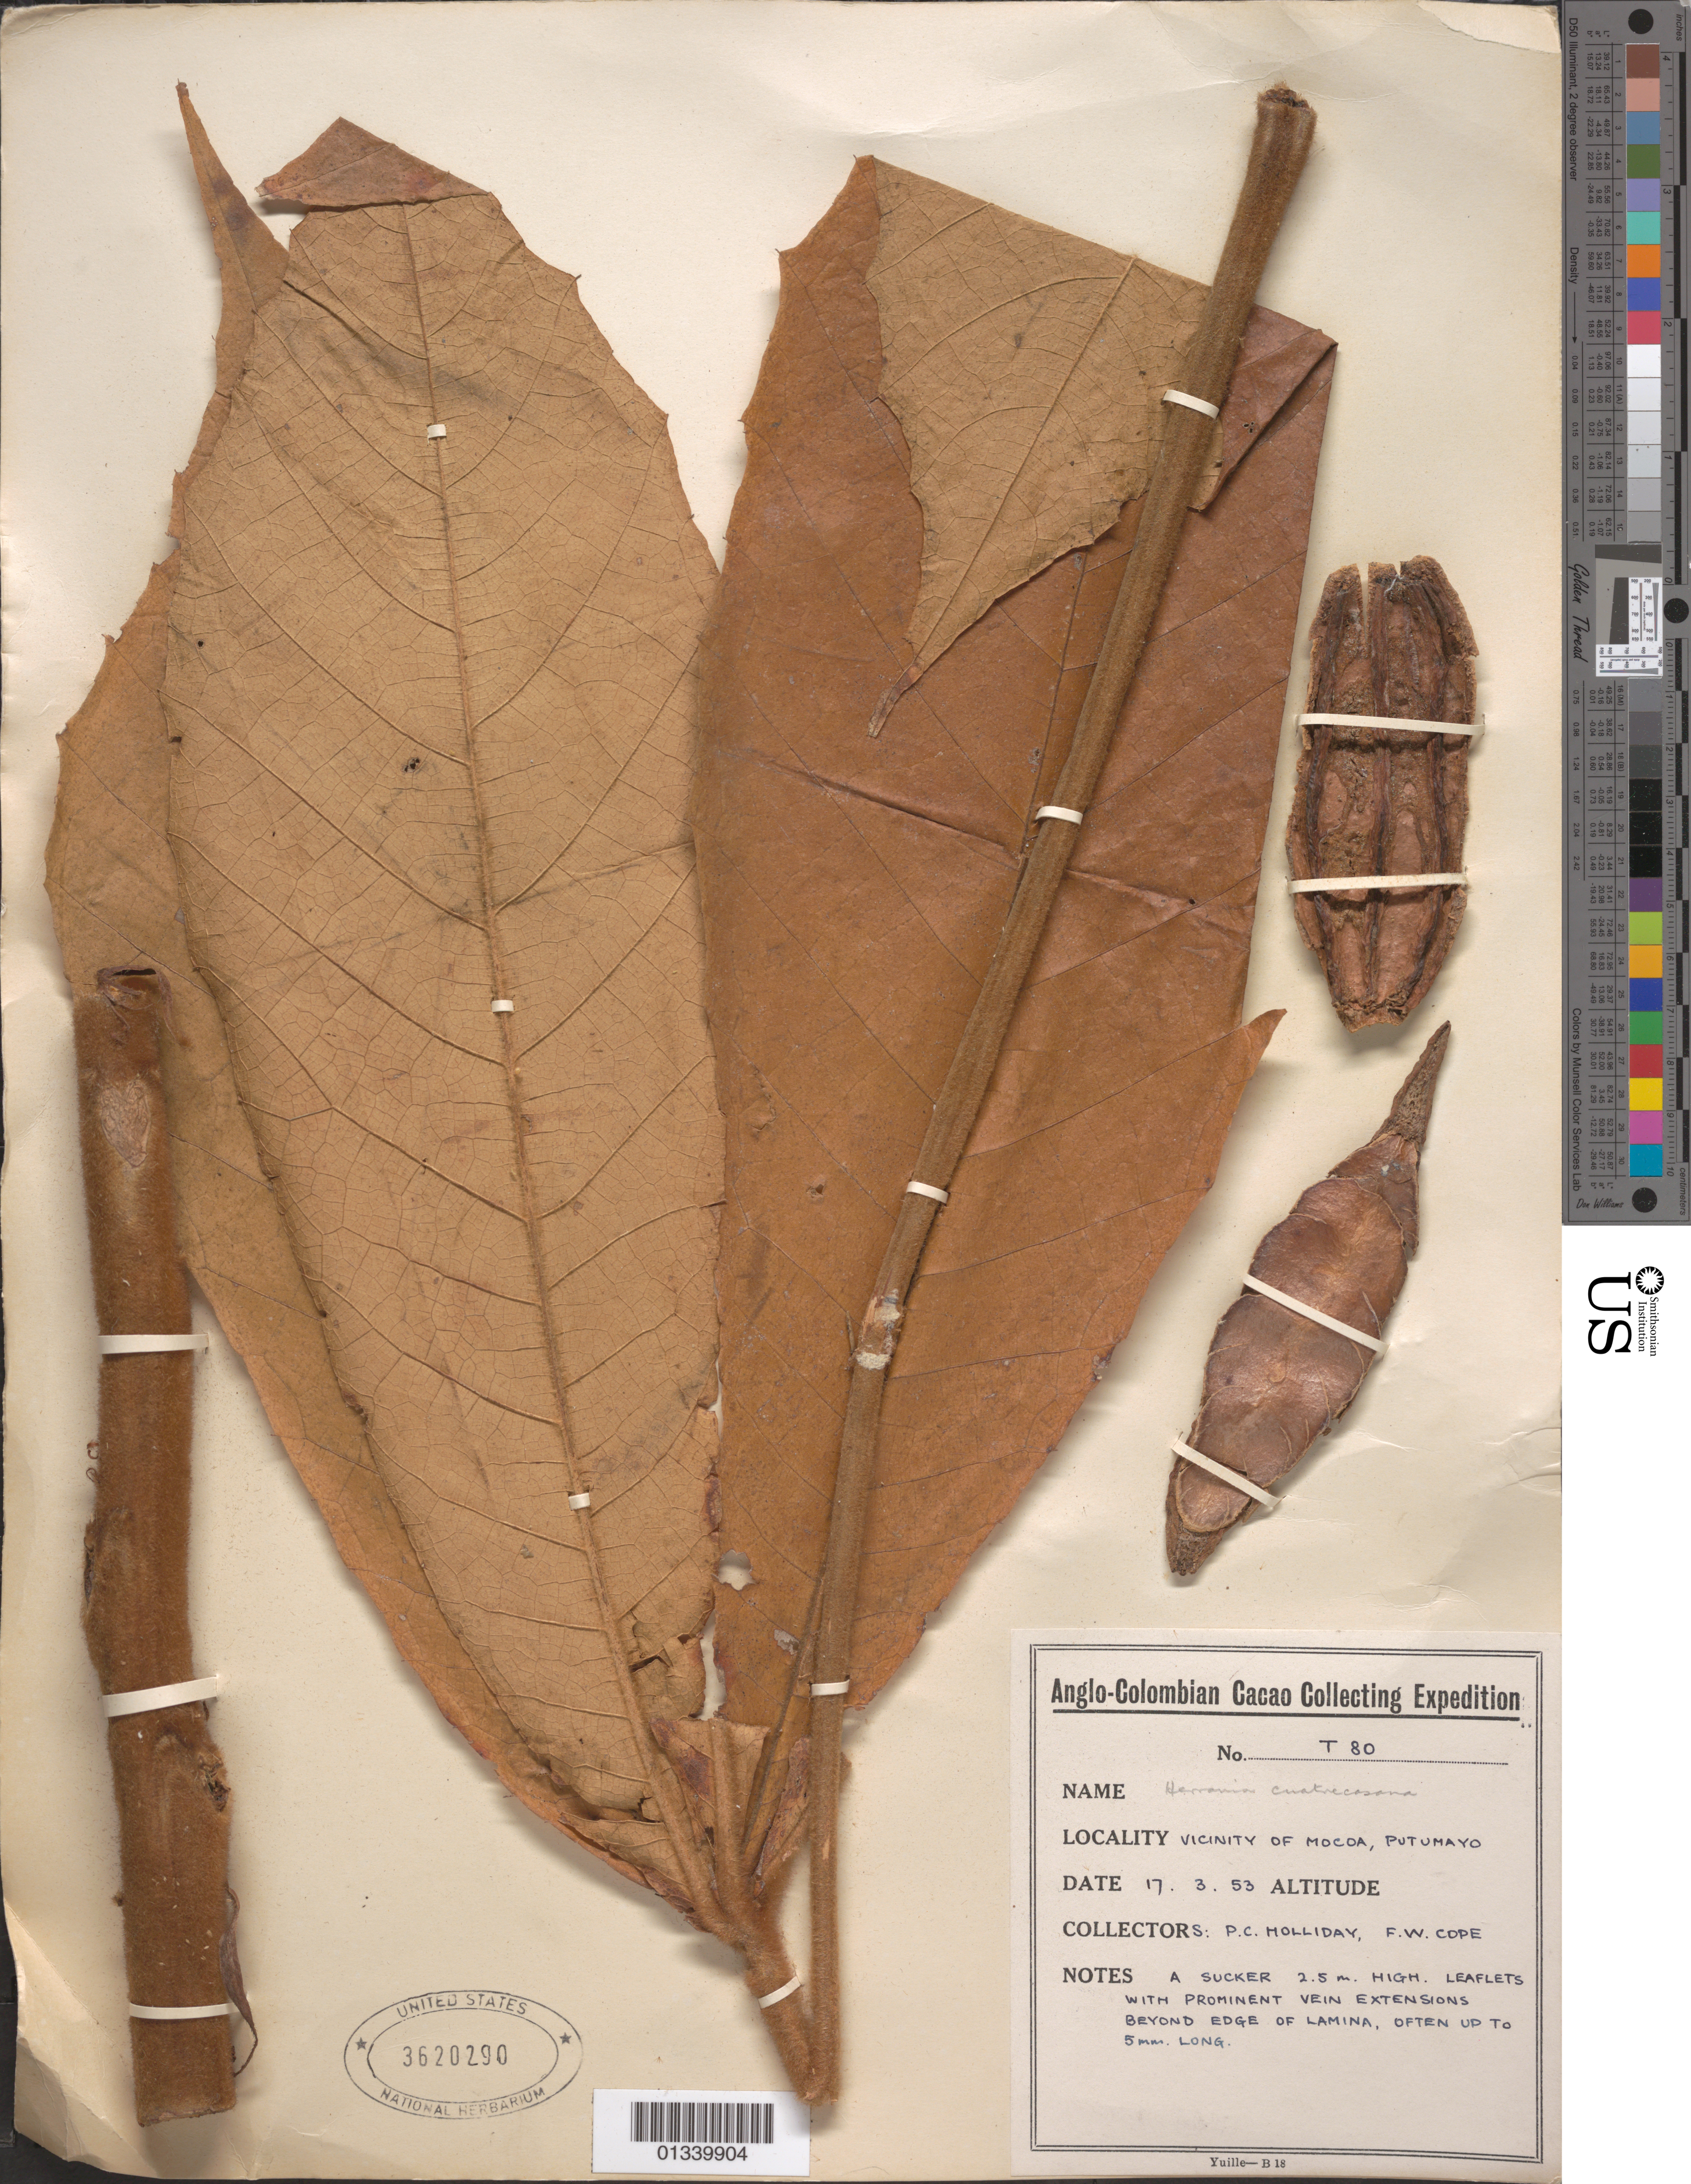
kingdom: Plantae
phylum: Tracheophyta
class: Magnoliopsida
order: Malvales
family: Malvaceae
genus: Herrania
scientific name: Herrania cuatrecasana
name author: García-Barr.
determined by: Colli-Silva, Matheus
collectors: P. C. Holliday & F. Cope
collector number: T-80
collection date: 1953-03-17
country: Colombia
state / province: Putumayo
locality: Vicinity of Mocoa.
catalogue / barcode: US 3620290